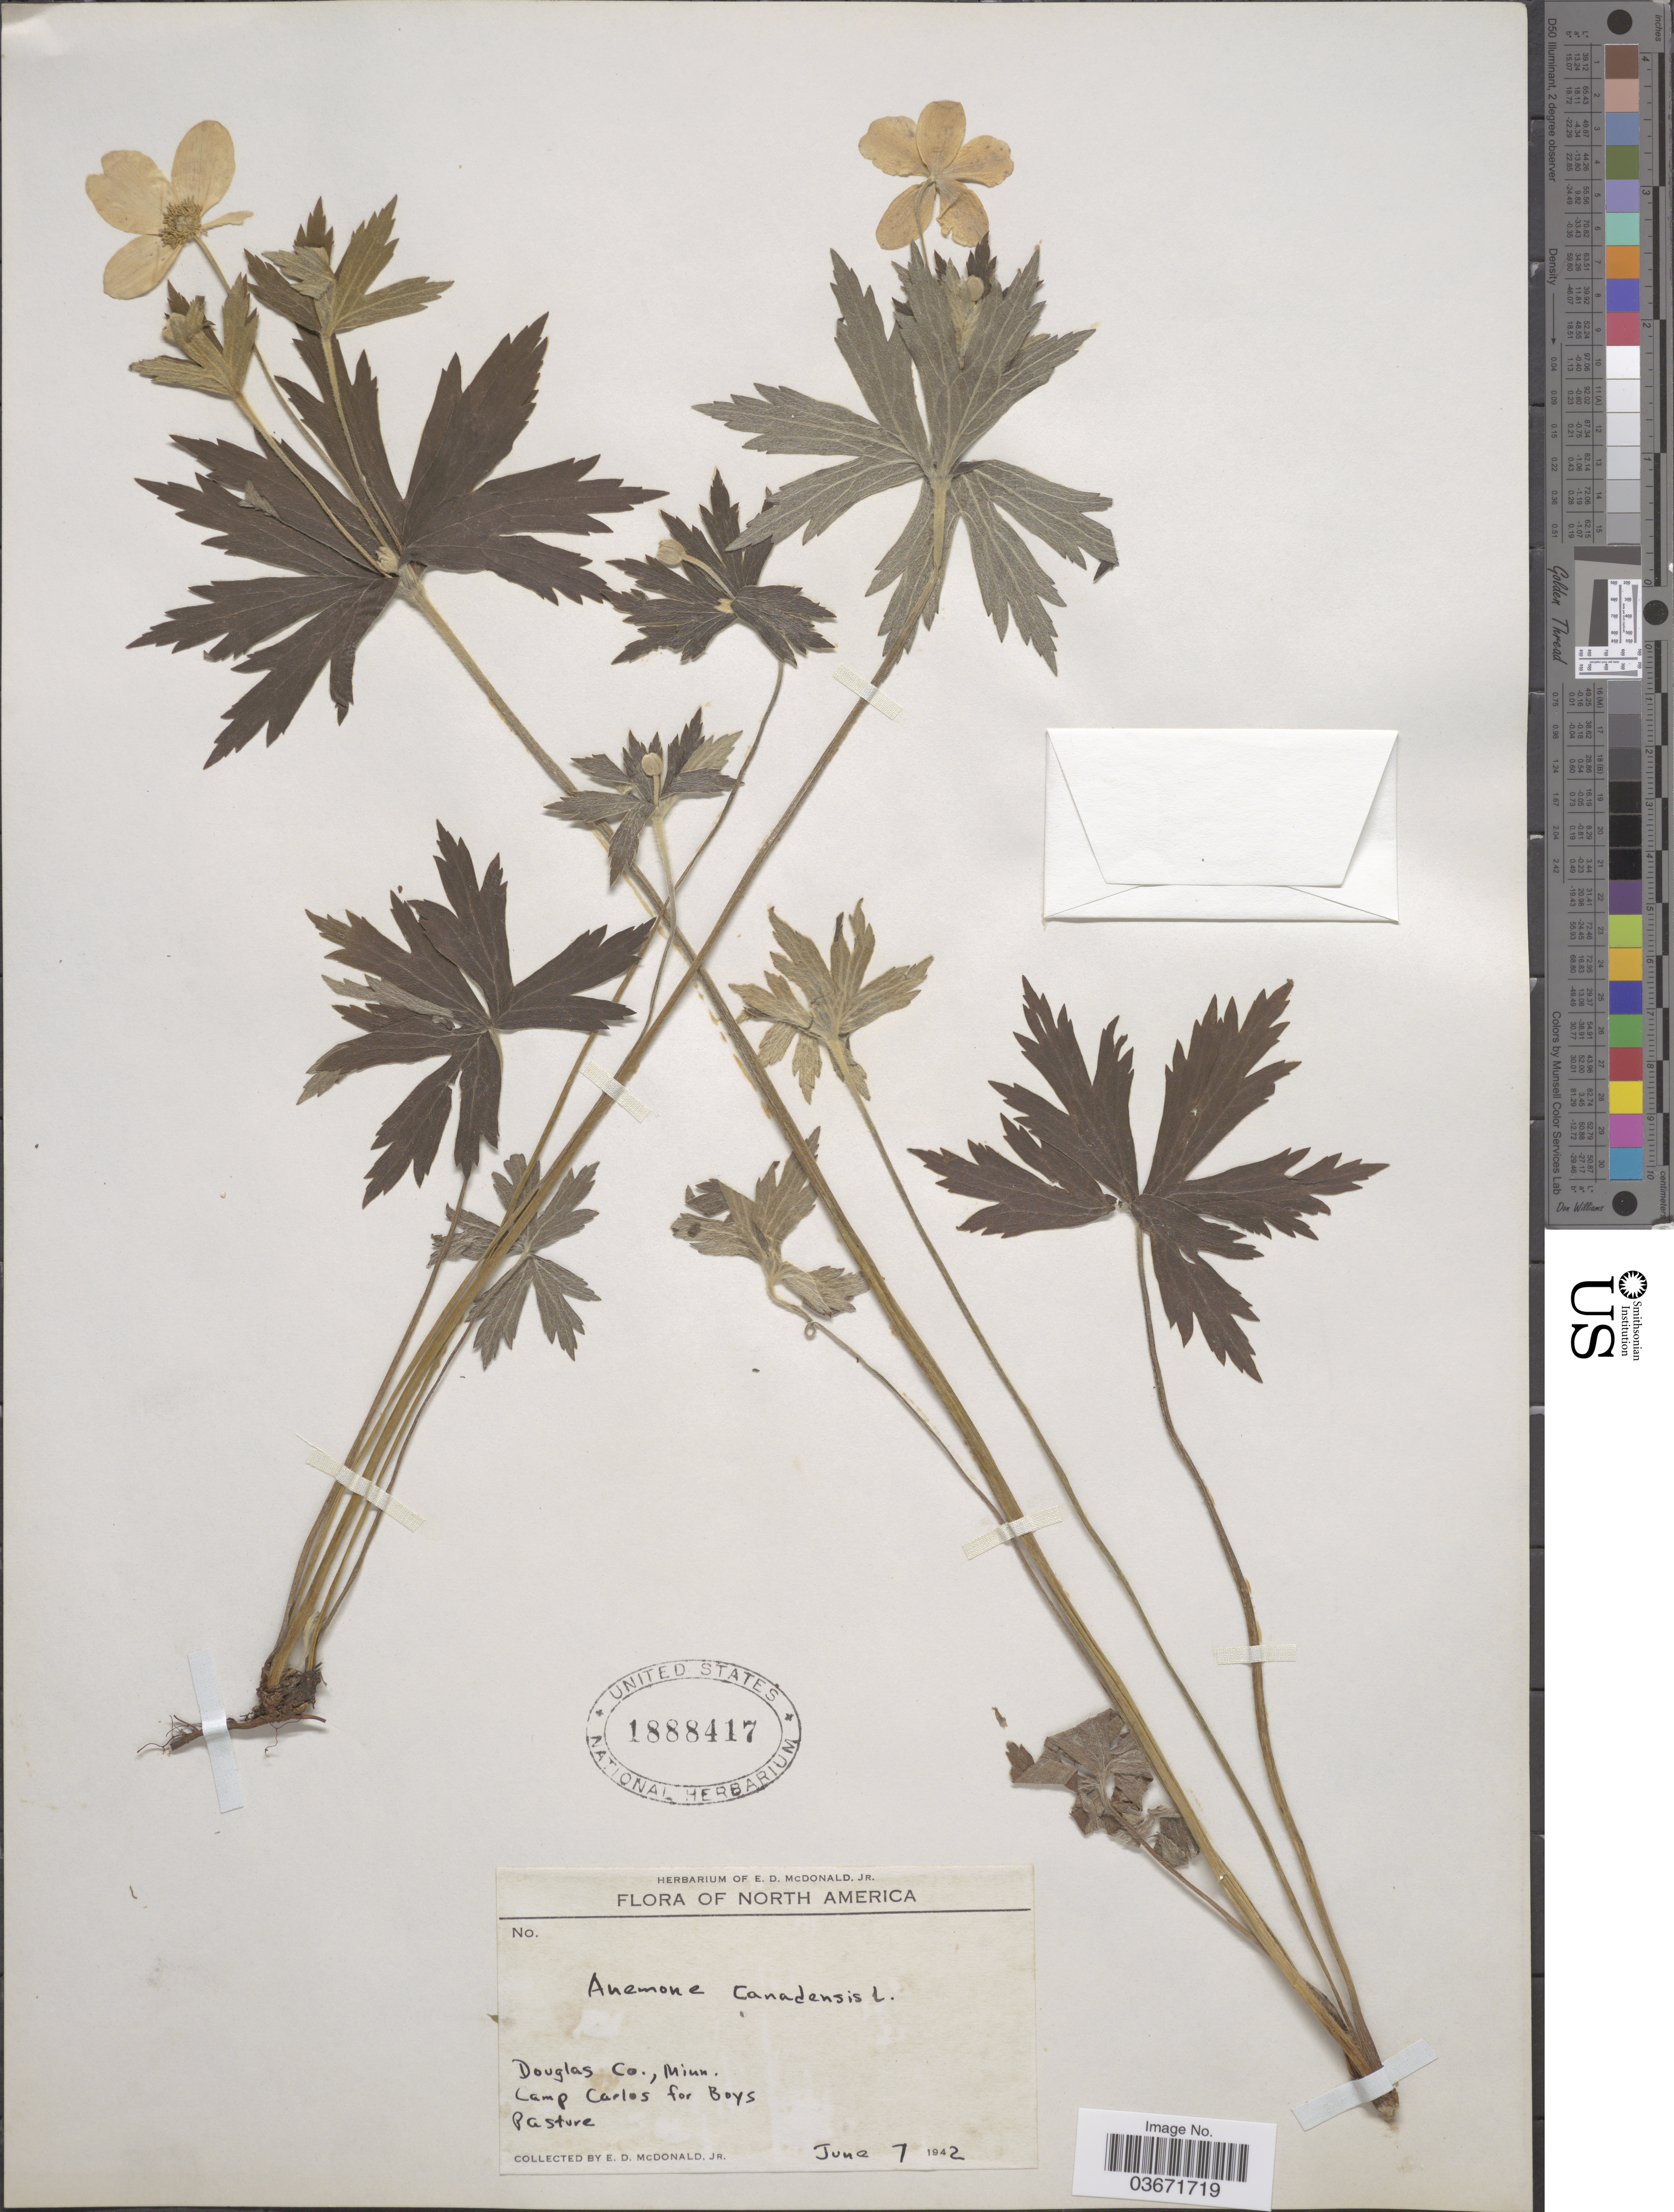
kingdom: Plantae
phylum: Tracheophyta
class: Magnoliopsida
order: Ranunculales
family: Ranunculaceae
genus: Anemone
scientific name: Anemone canadensis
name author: L.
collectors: E. D. McDonald Jr.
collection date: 1942-06-07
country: United States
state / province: Minnesota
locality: Douglas Co., Camp Carlos for Boys.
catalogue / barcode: US 1888417